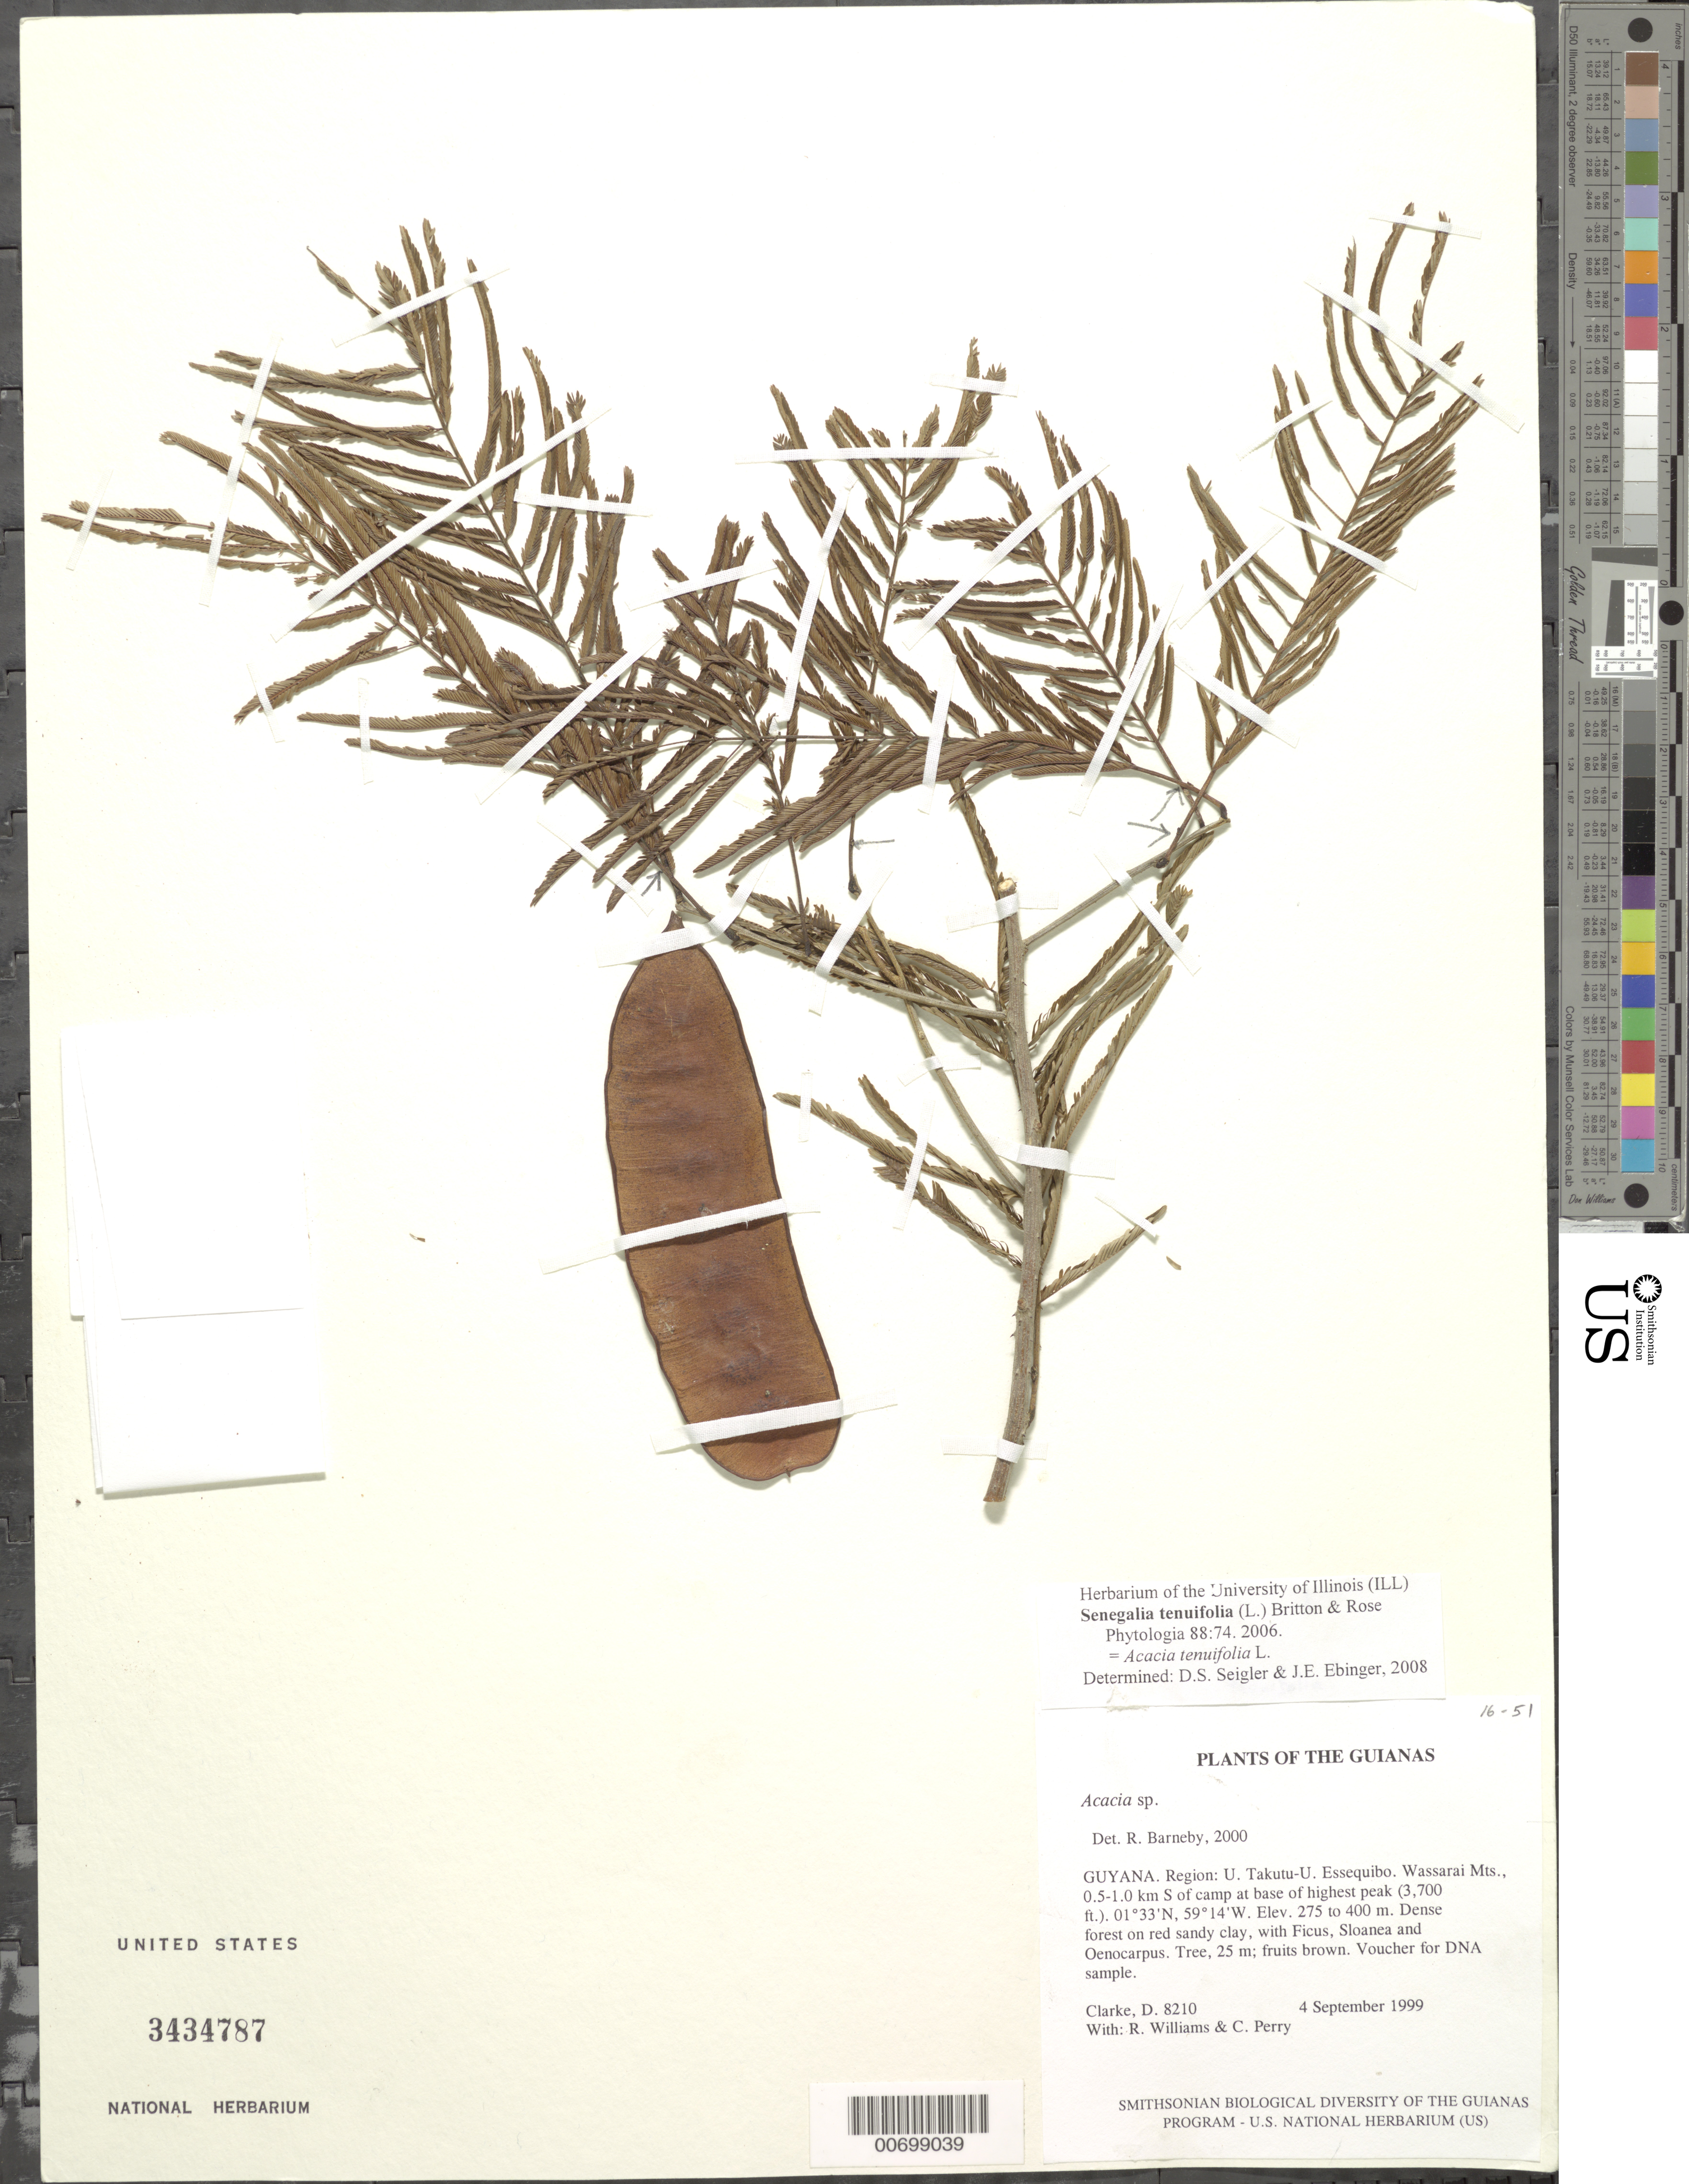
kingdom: Plantae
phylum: Tracheophyta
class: Magnoliopsida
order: Fabales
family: Fabaceae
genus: Senegalia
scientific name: Senegalia tenuifolia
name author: (L.) Britton & Rose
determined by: Seigler, David S.; Ebinger, J. E.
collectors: H. D. Clarke, R. Williams & C. Perry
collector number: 8210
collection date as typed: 4 September 1999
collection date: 1999-09-04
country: Guyana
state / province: U. Takutu-U. Essequibo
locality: Wassarai Mts., 0.5-1.0 km S of camp at base of highest peak (3,700 ft.)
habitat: Dense forest on red sandy clay, with Ficus, Sloanea and Oenocarpus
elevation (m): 275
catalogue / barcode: US 3434787